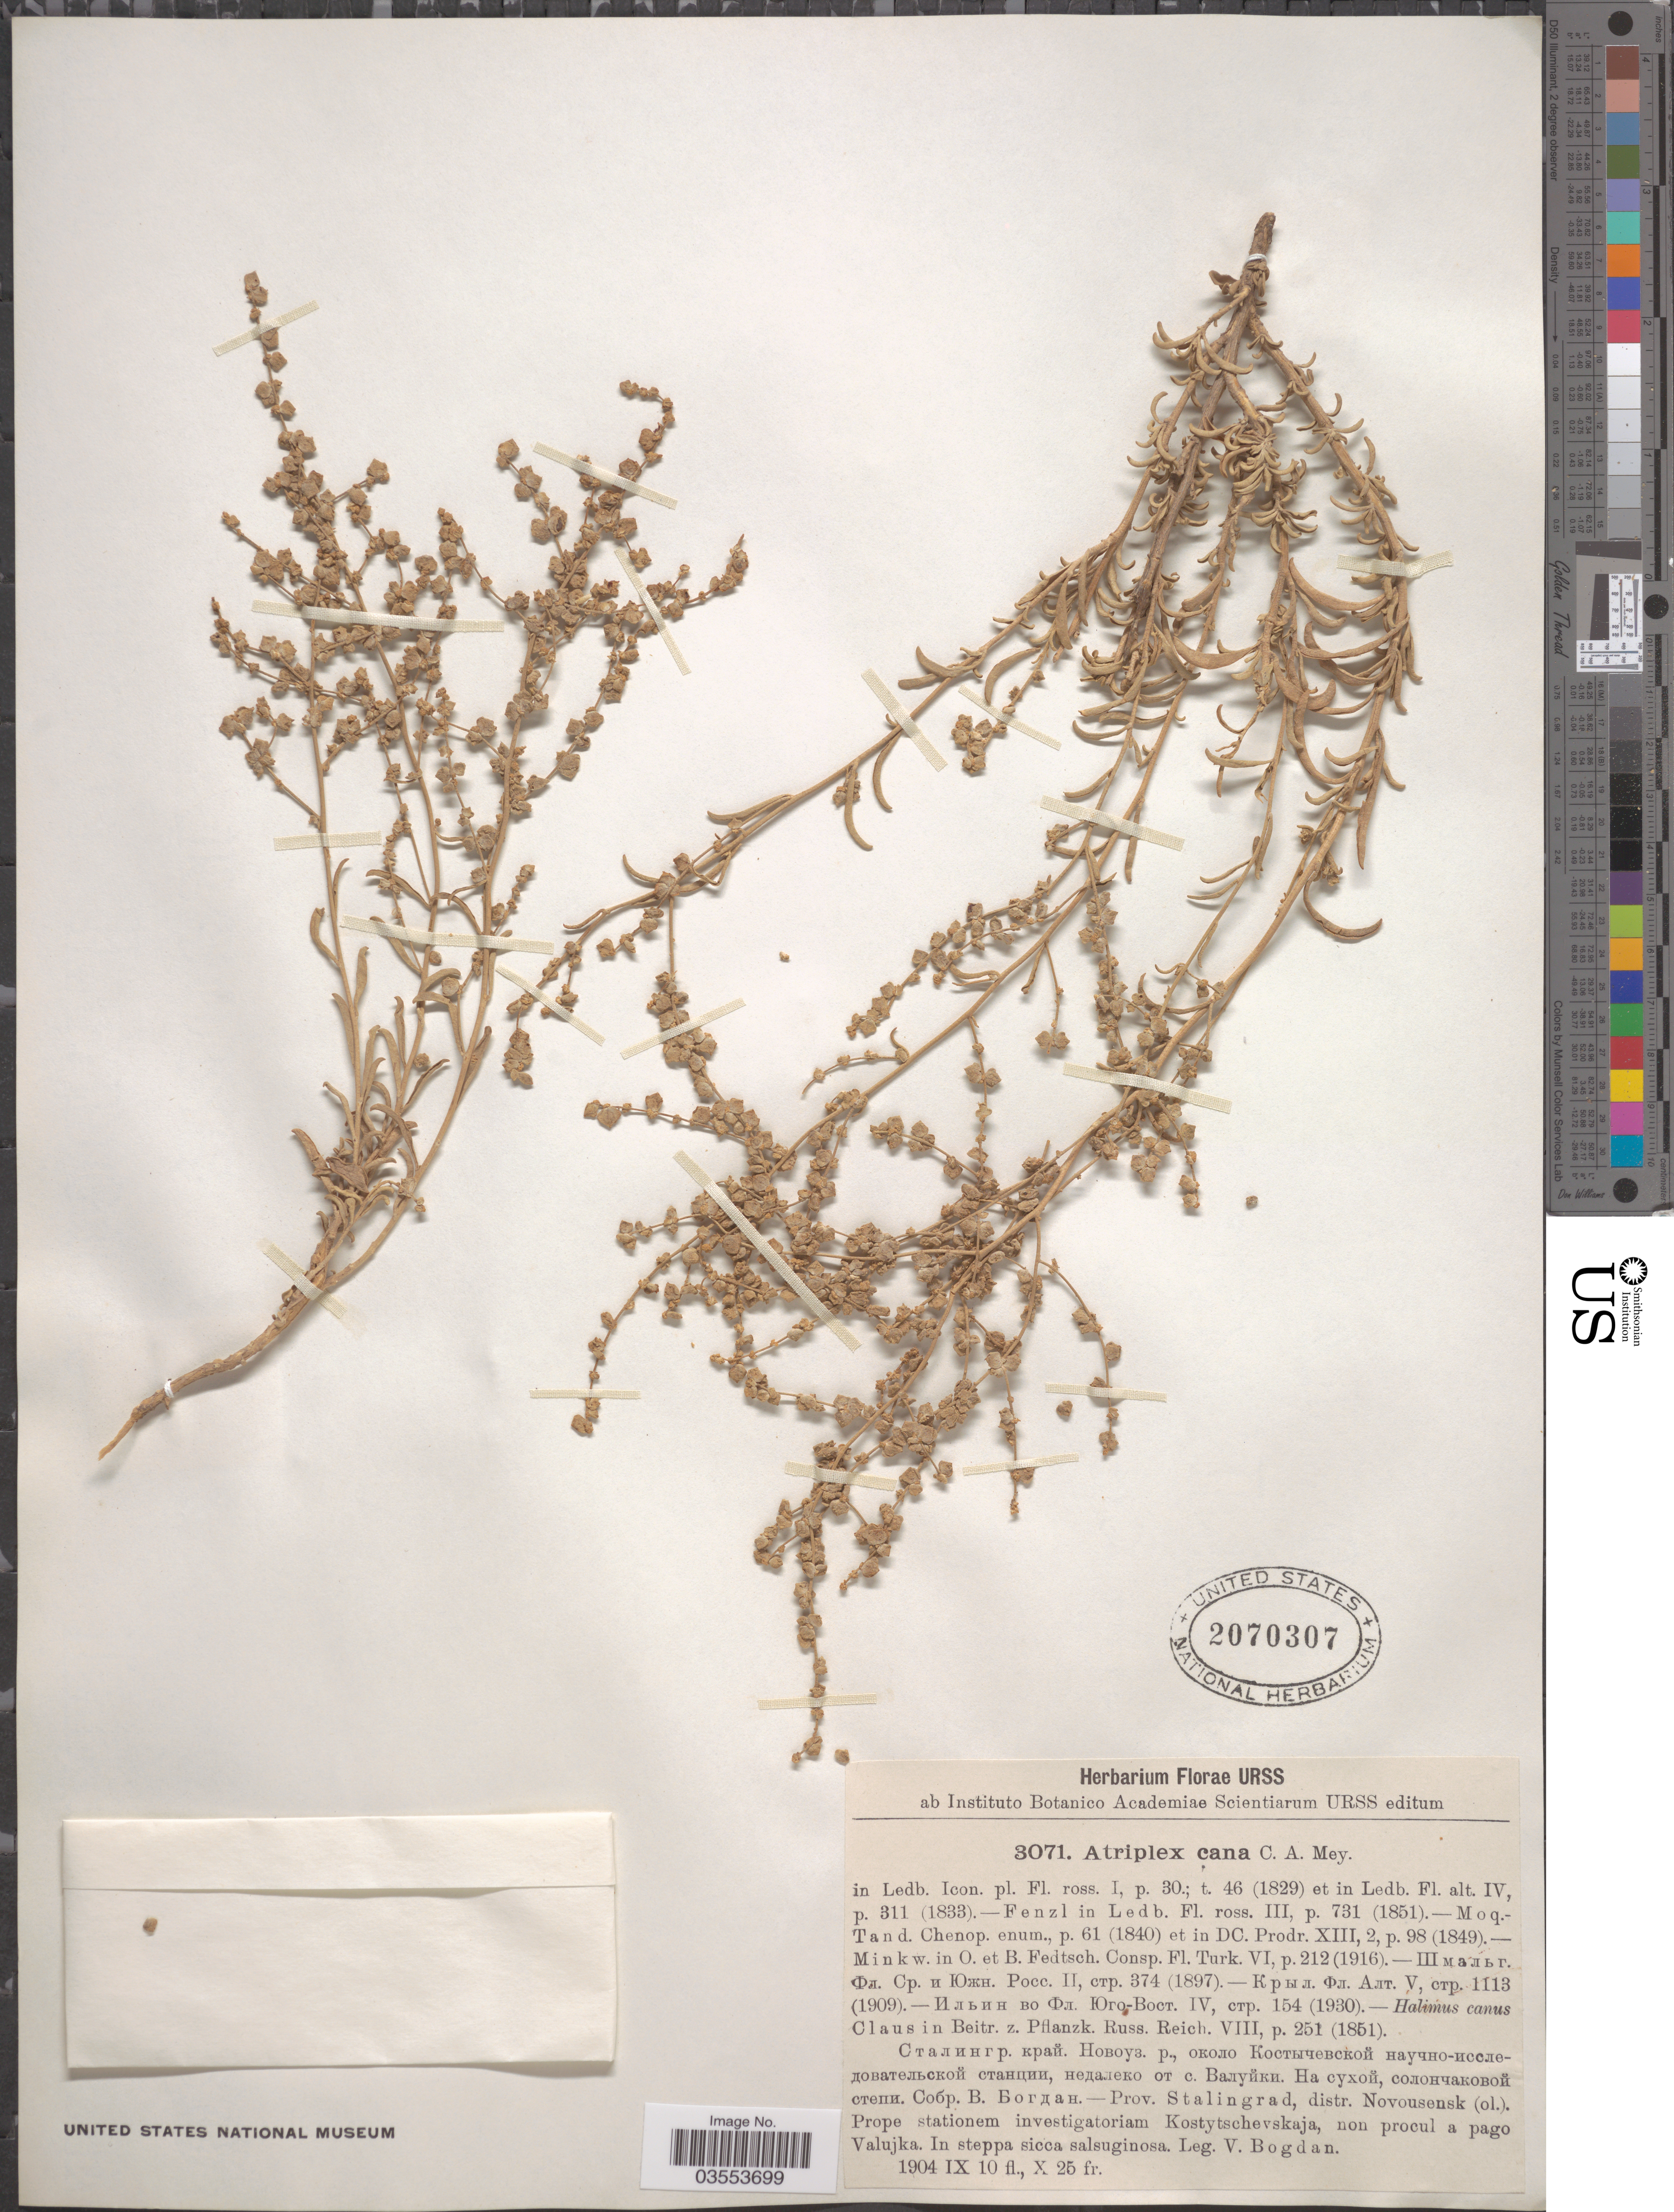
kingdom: Plantae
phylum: Tracheophyta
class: Magnoliopsida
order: Caryophyllales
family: Amaranthaceae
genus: Atriplex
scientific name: Atriplex cana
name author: Ledeb.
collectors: V. Bogdan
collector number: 3071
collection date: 1904-09-10/1904-10-25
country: Russian Federation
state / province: Volgograd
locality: Prov. Stalingrad, distr. Novousensk (ol.). Prope stationem investigatoriam Kostytschevskaja, non procul a pago Valujka.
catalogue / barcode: US 2070307